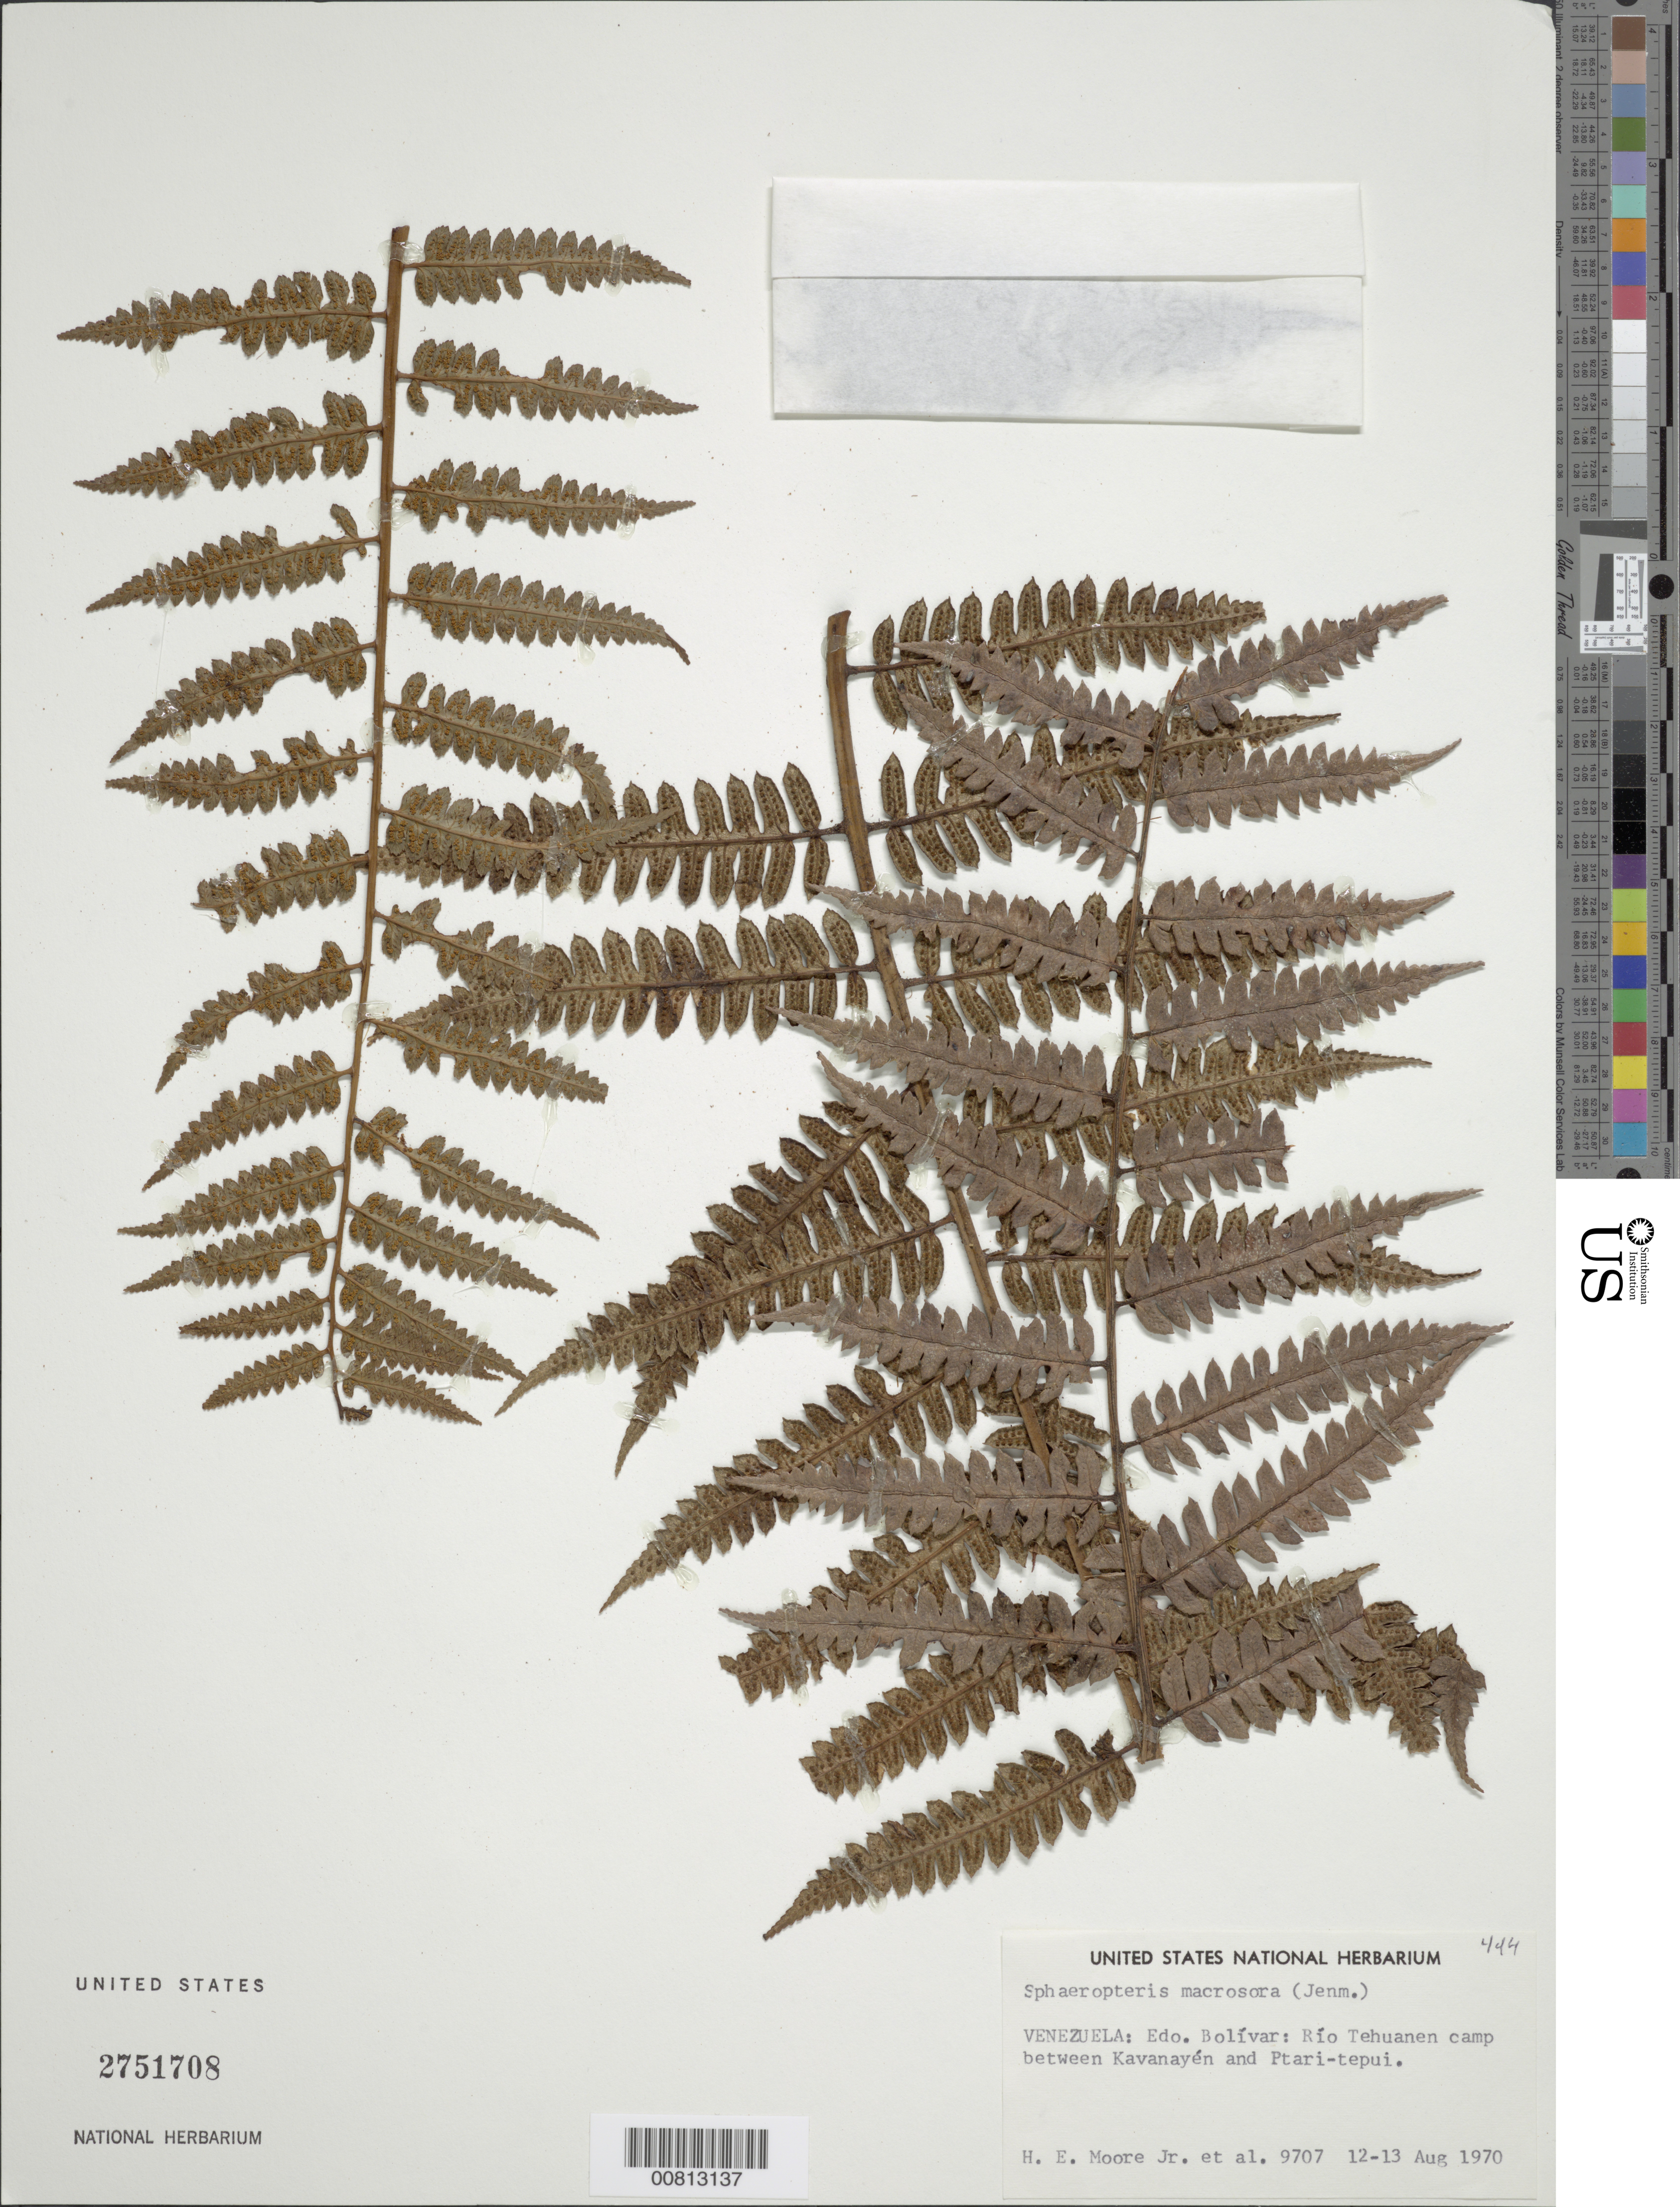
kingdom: Plantae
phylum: Tracheophyta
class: Polypodiopsida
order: Cyatheales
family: Cyatheaceae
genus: Cyathea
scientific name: Cyathea macrosora var. macrosora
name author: (Baker) Domin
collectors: H. Moore & et al.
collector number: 9707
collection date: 1970-08-12/1970-08-13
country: Venezuela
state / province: Bolivar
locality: Río Tehuanen camp between Kavanayén and Ptari-tepui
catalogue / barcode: US 2751708